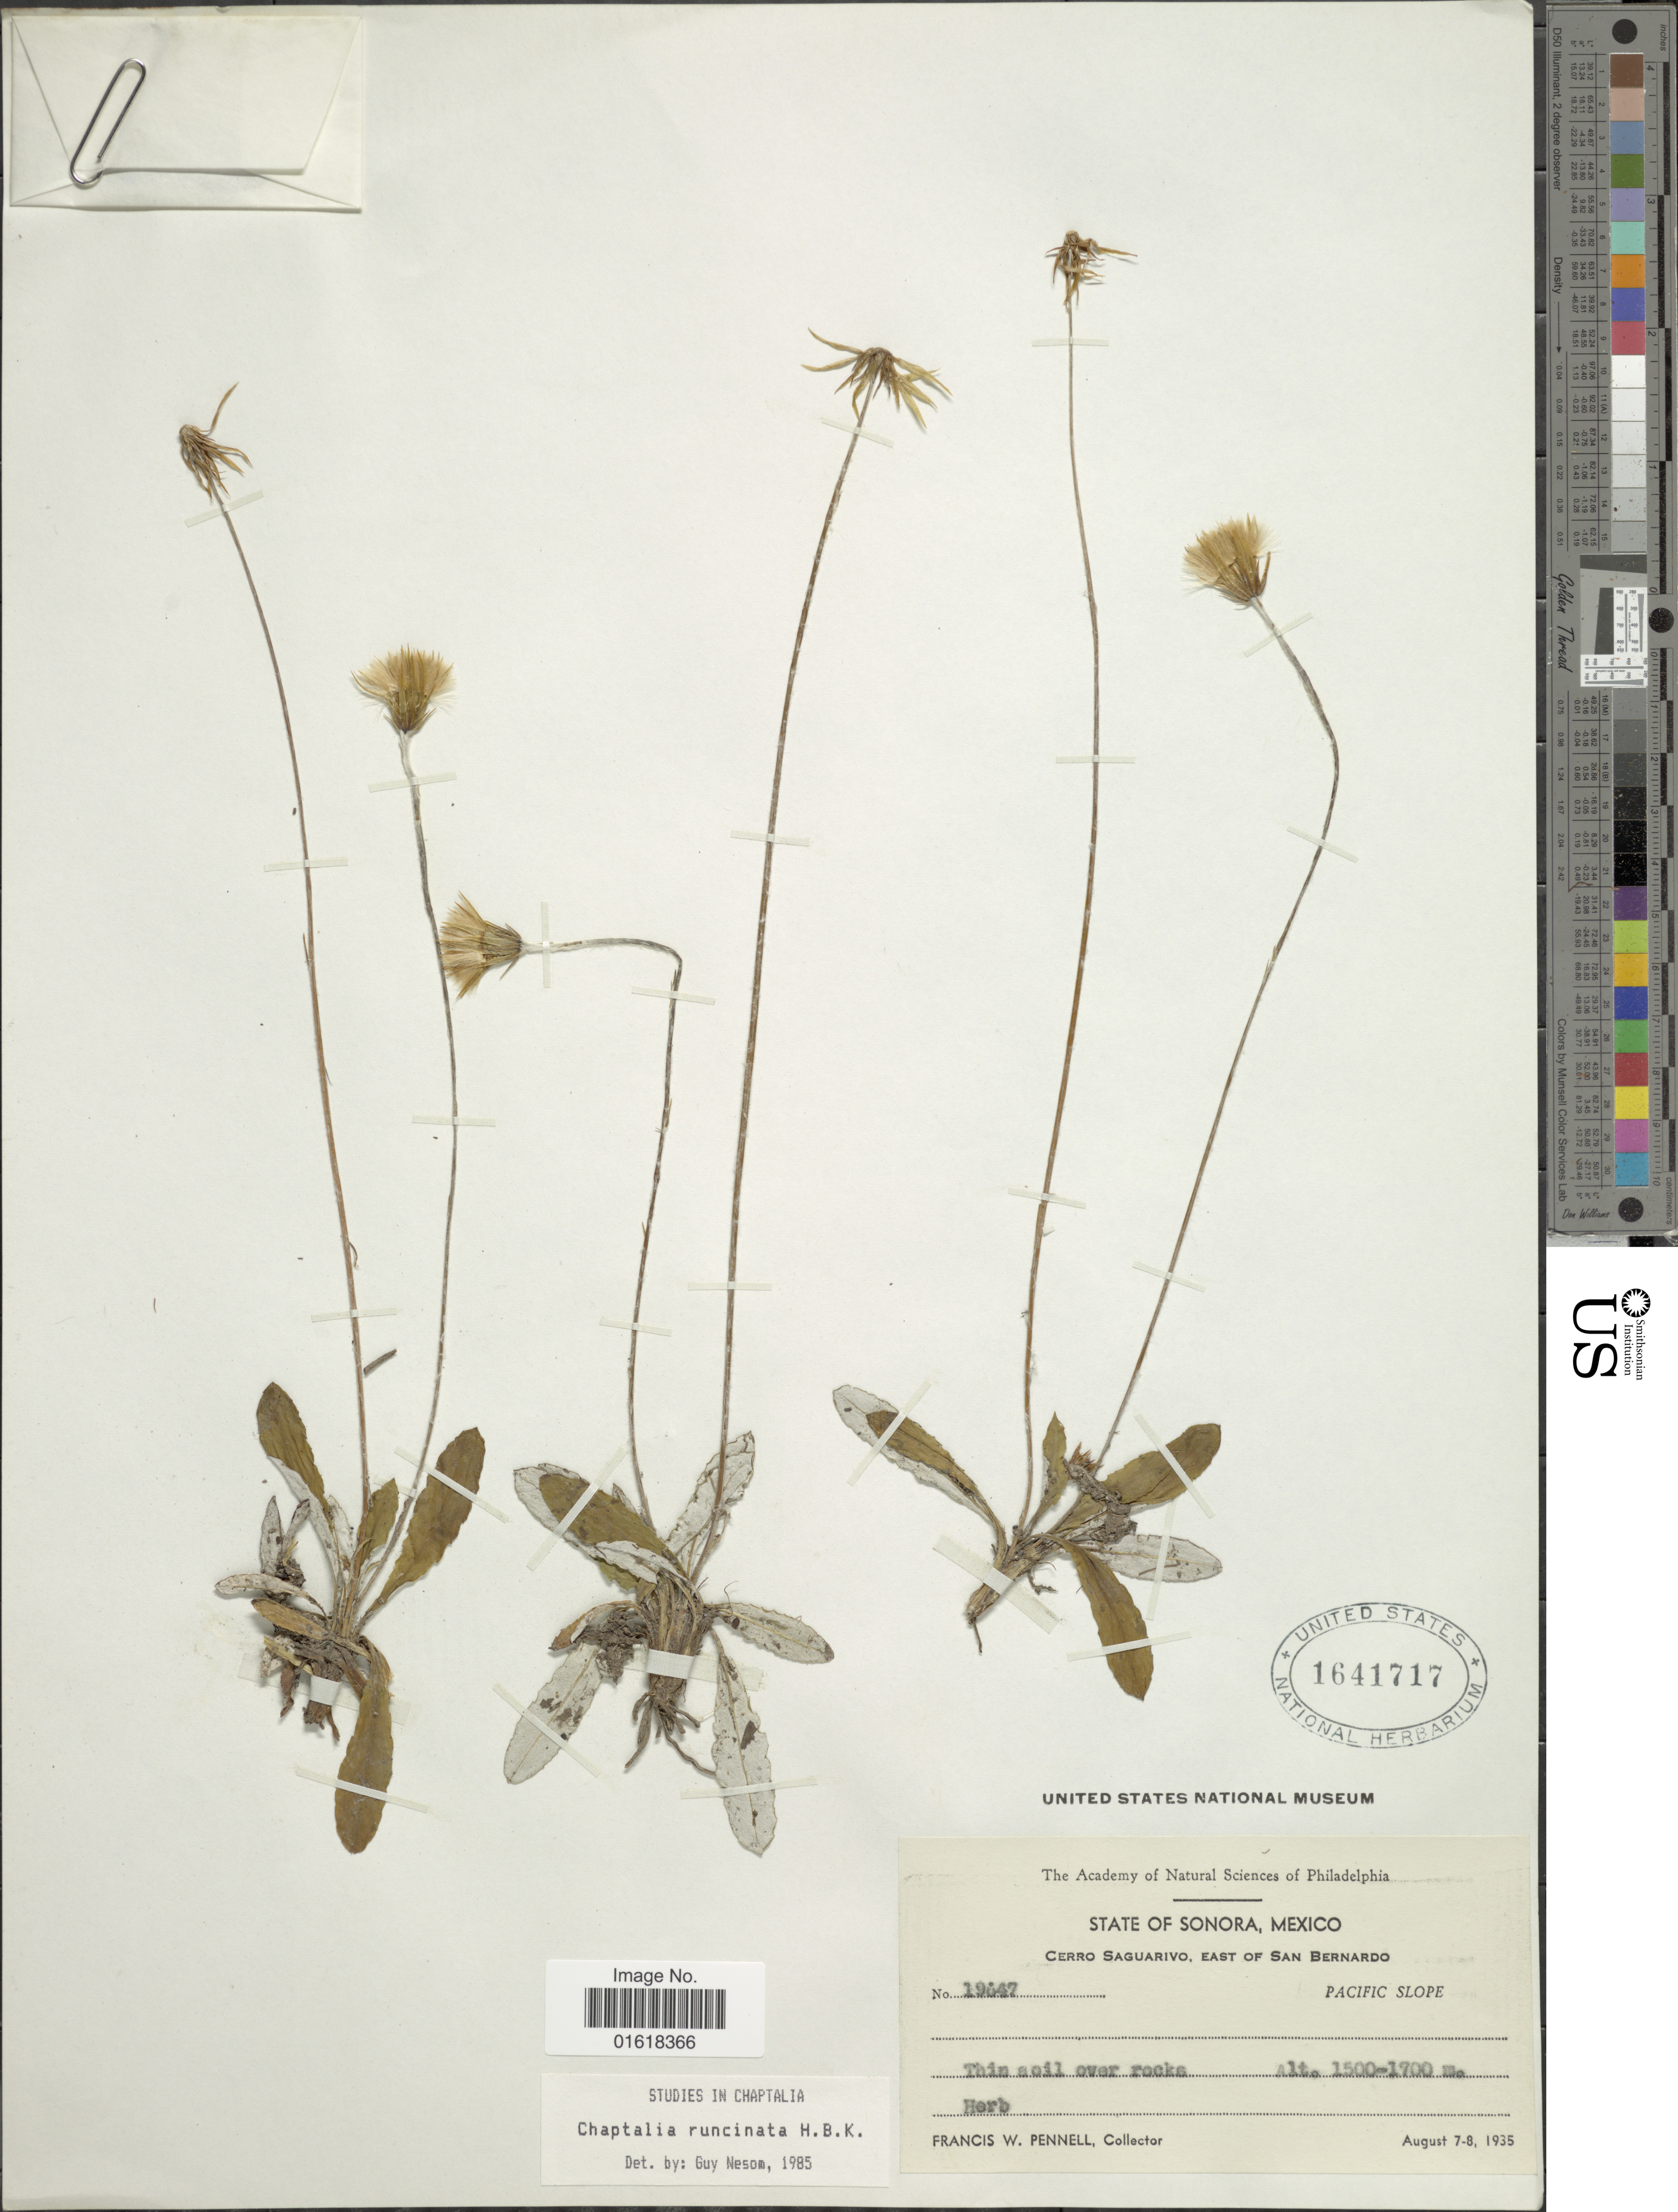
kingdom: Plantae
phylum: Tracheophyta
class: Magnoliopsida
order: Asterales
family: Asteraceae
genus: Chaptalia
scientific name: Chaptalia runcinata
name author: Kunth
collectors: F. W. Pennell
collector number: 19647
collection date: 1935-08-07/1935-08-08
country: Mexico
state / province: Sonora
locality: Cerro Saguarivo, east of San Bernardo. Pacific slope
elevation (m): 1500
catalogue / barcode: US 1641717